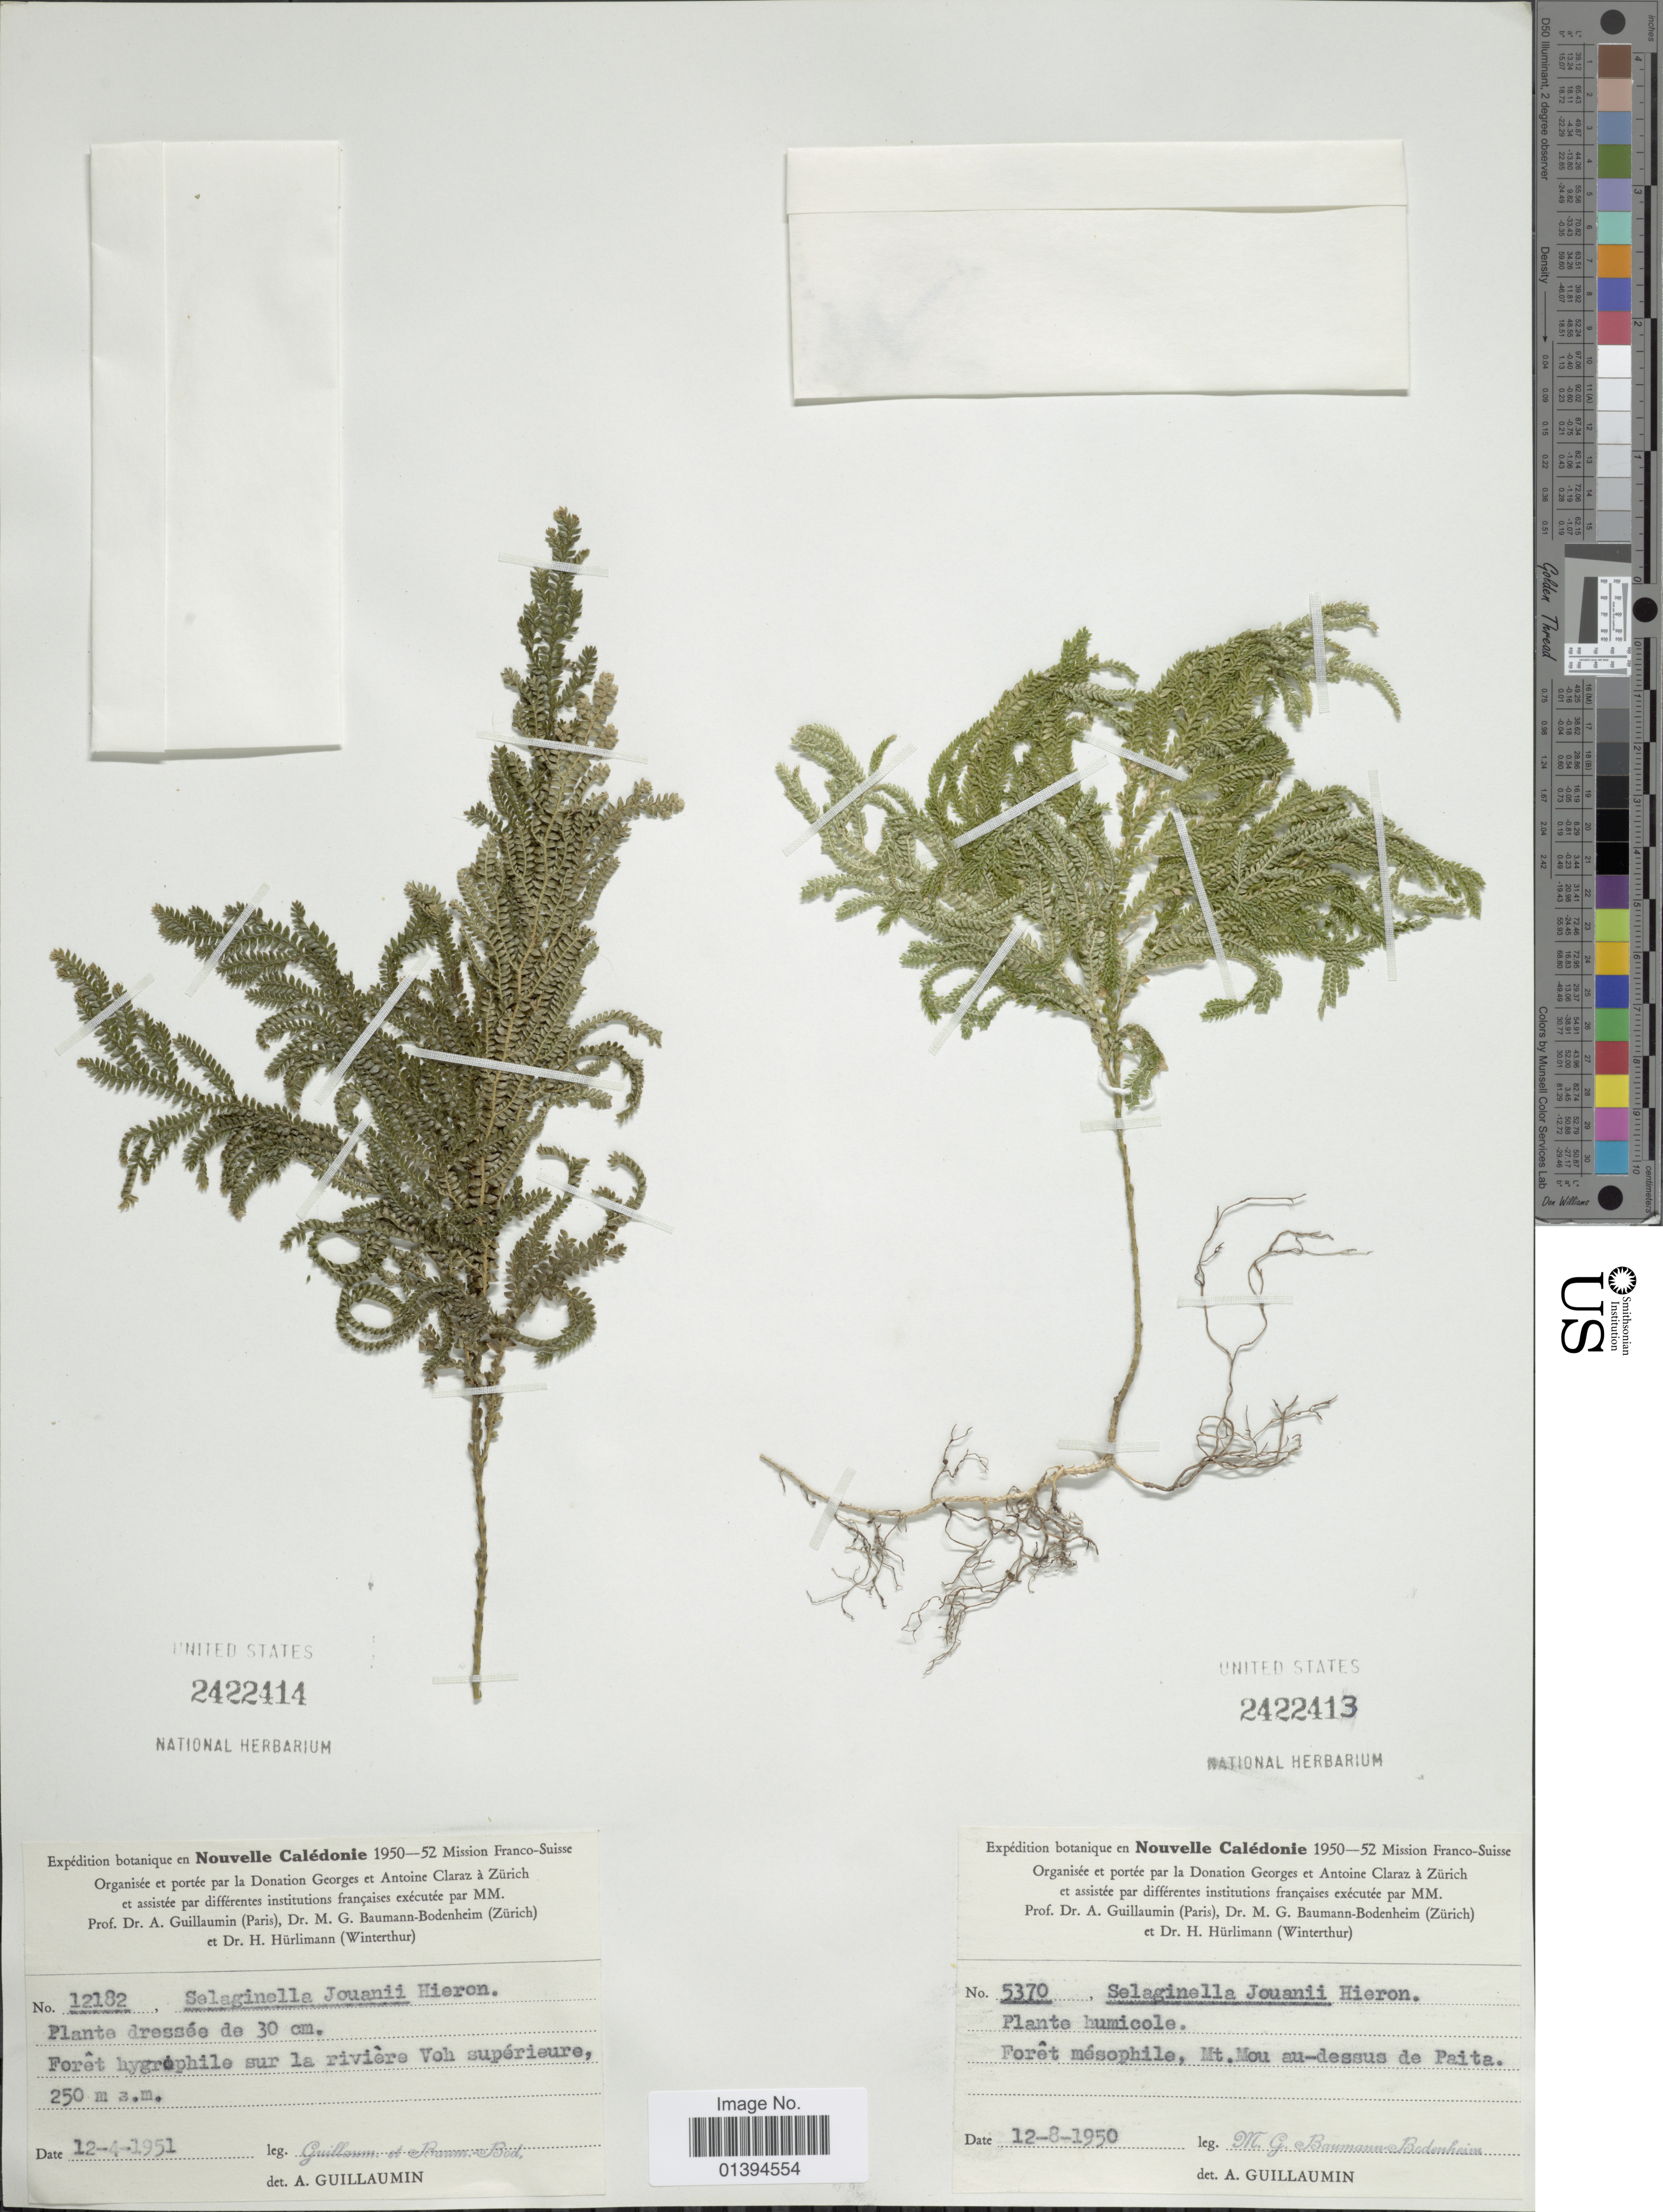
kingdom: Plantae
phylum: Tracheophyta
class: Lycopodiopsida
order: Selaginellales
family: Selaginellaceae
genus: Selaginella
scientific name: Selaginella firmuloides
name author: Warb.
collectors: M. G. Baumann-Bodenheim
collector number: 5370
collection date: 1950-08-12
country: New Caledonia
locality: Mt. Mou au-dessus de Paita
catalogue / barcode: US 2422413